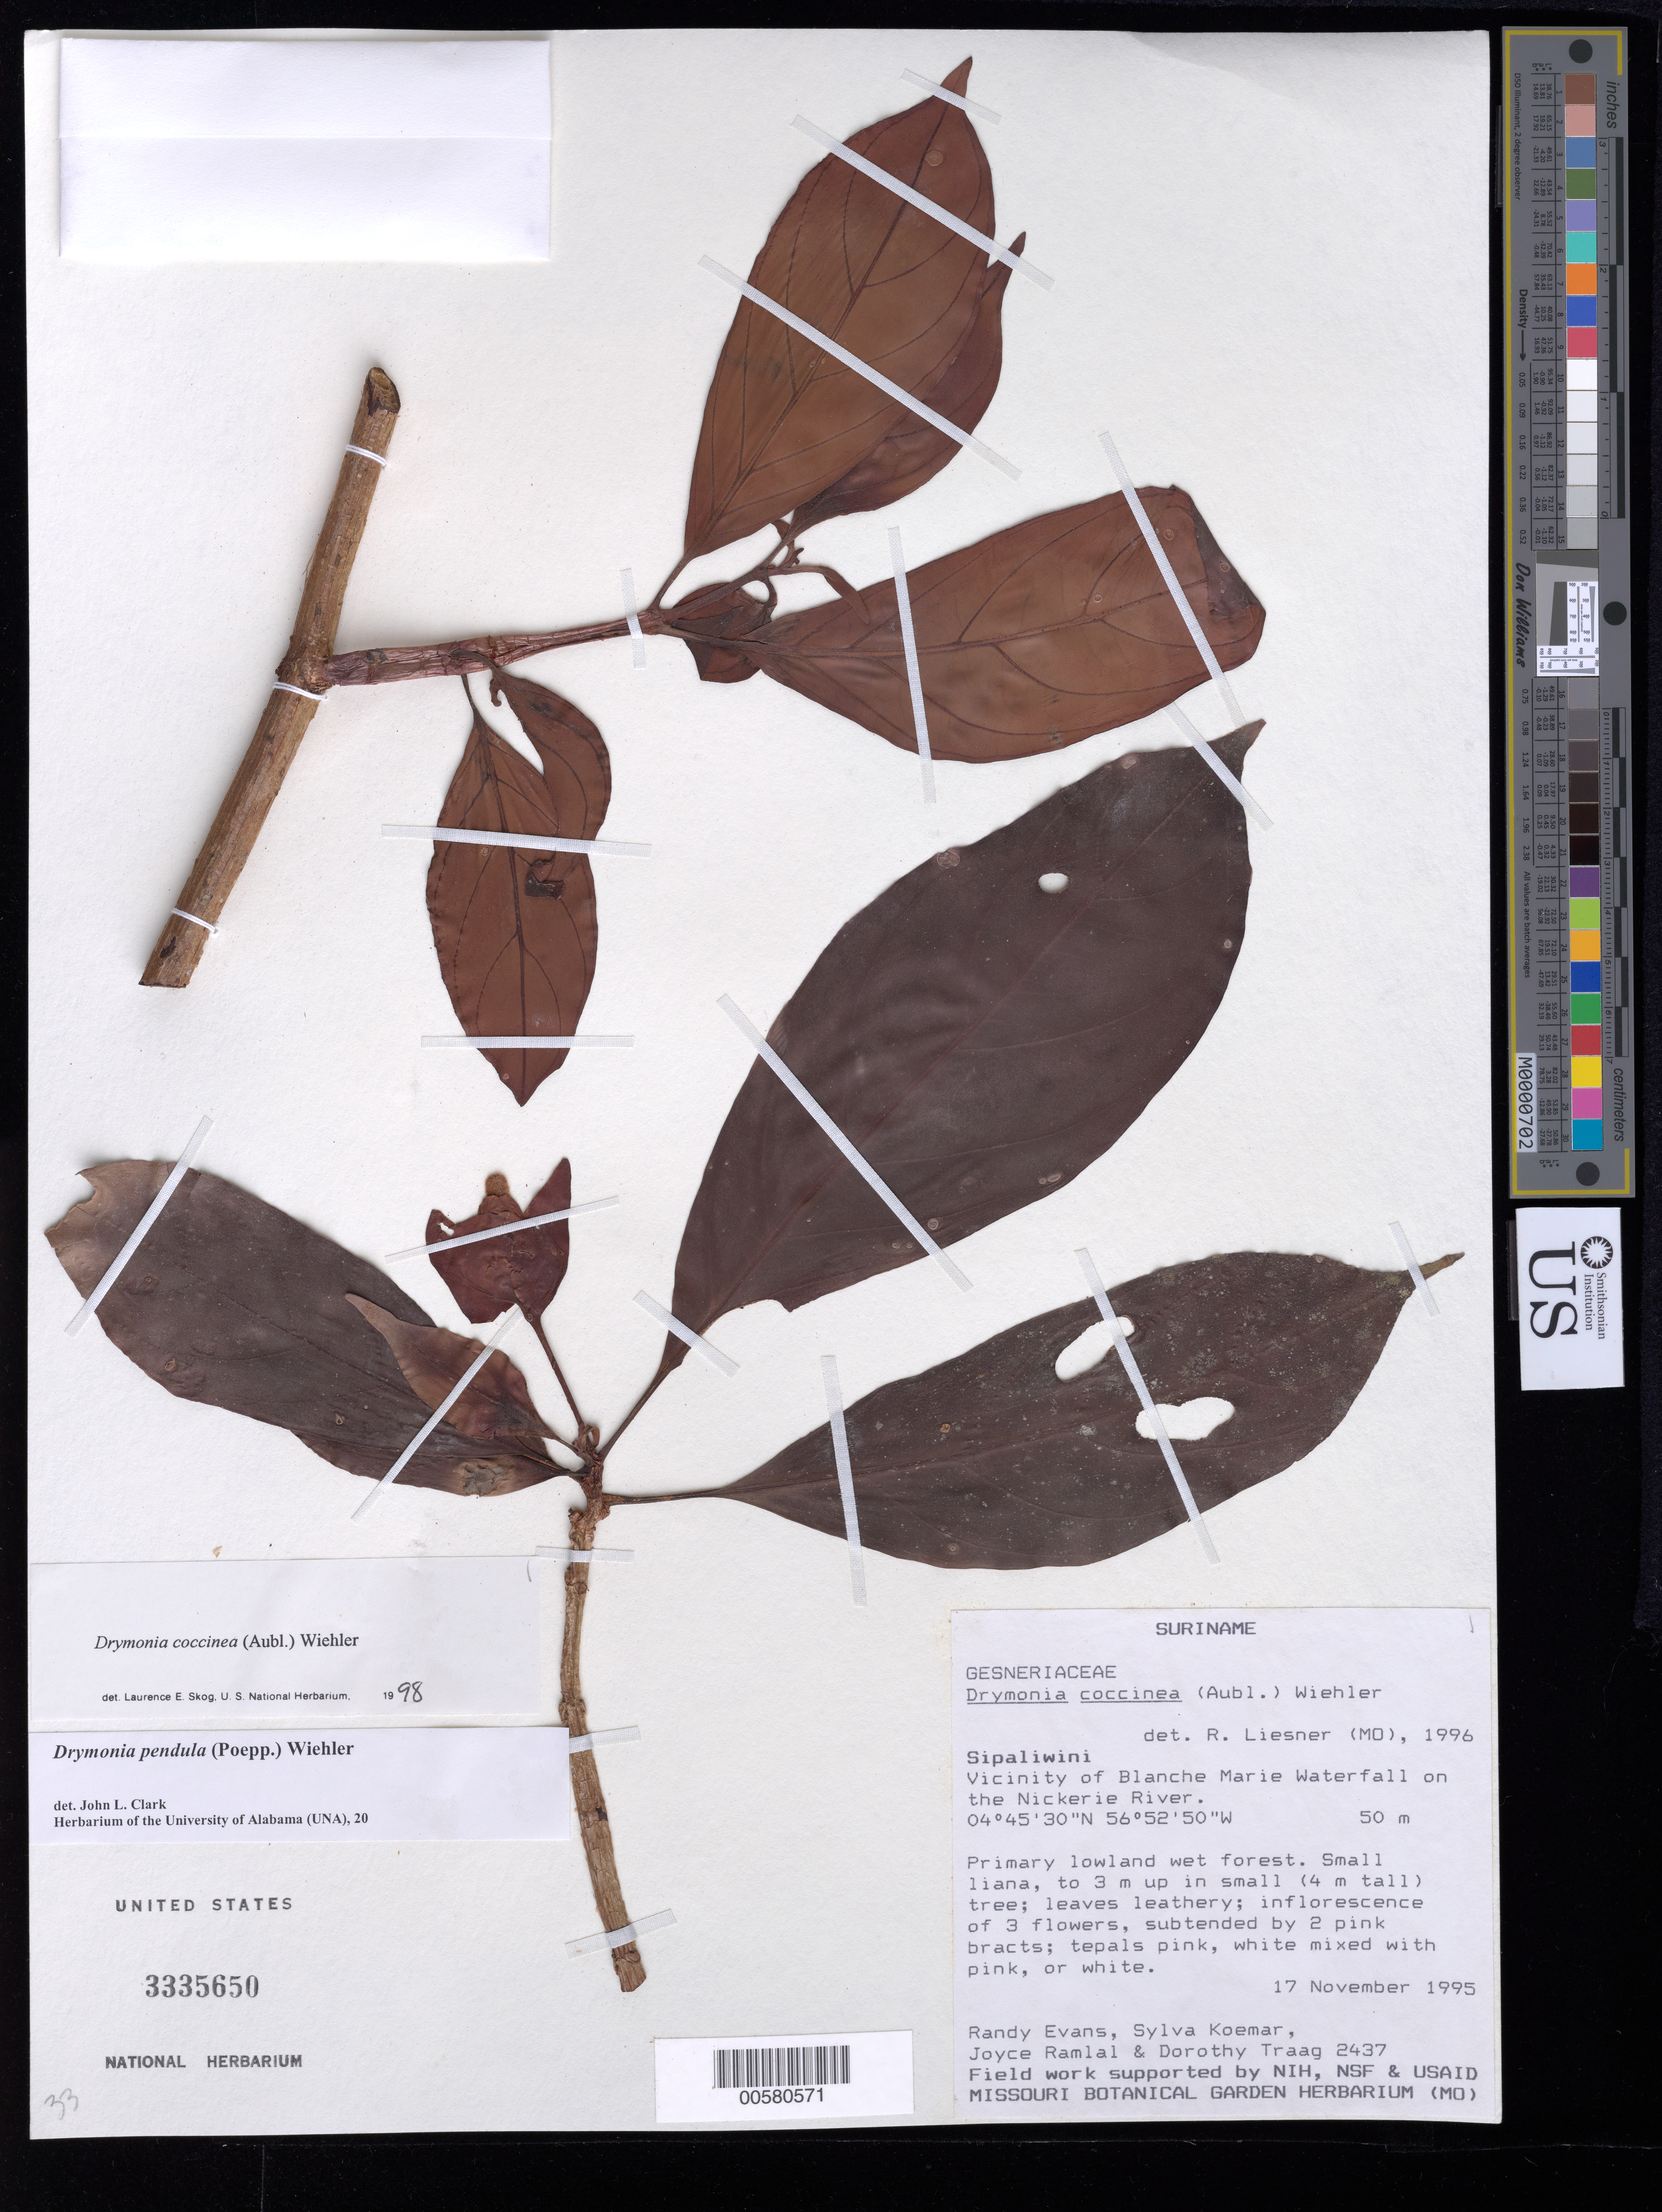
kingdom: Plantae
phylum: Tracheophyta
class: Magnoliopsida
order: Lamiales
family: Gesneriaceae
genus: Drymonia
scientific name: Drymonia coccinea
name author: (Aubl.) Wiehler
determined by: Skog, Laurence E.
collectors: R. Evans, S. Koemar, J. Ramlal & D. Traag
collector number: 2437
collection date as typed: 17 Nov 1995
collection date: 1995-11-17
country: Suriname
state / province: Sipaliwini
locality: Vicinity of Blanche Marie Waterfall on the Nickerie River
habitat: Primary lowland wet forest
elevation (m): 50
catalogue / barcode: US 3335650